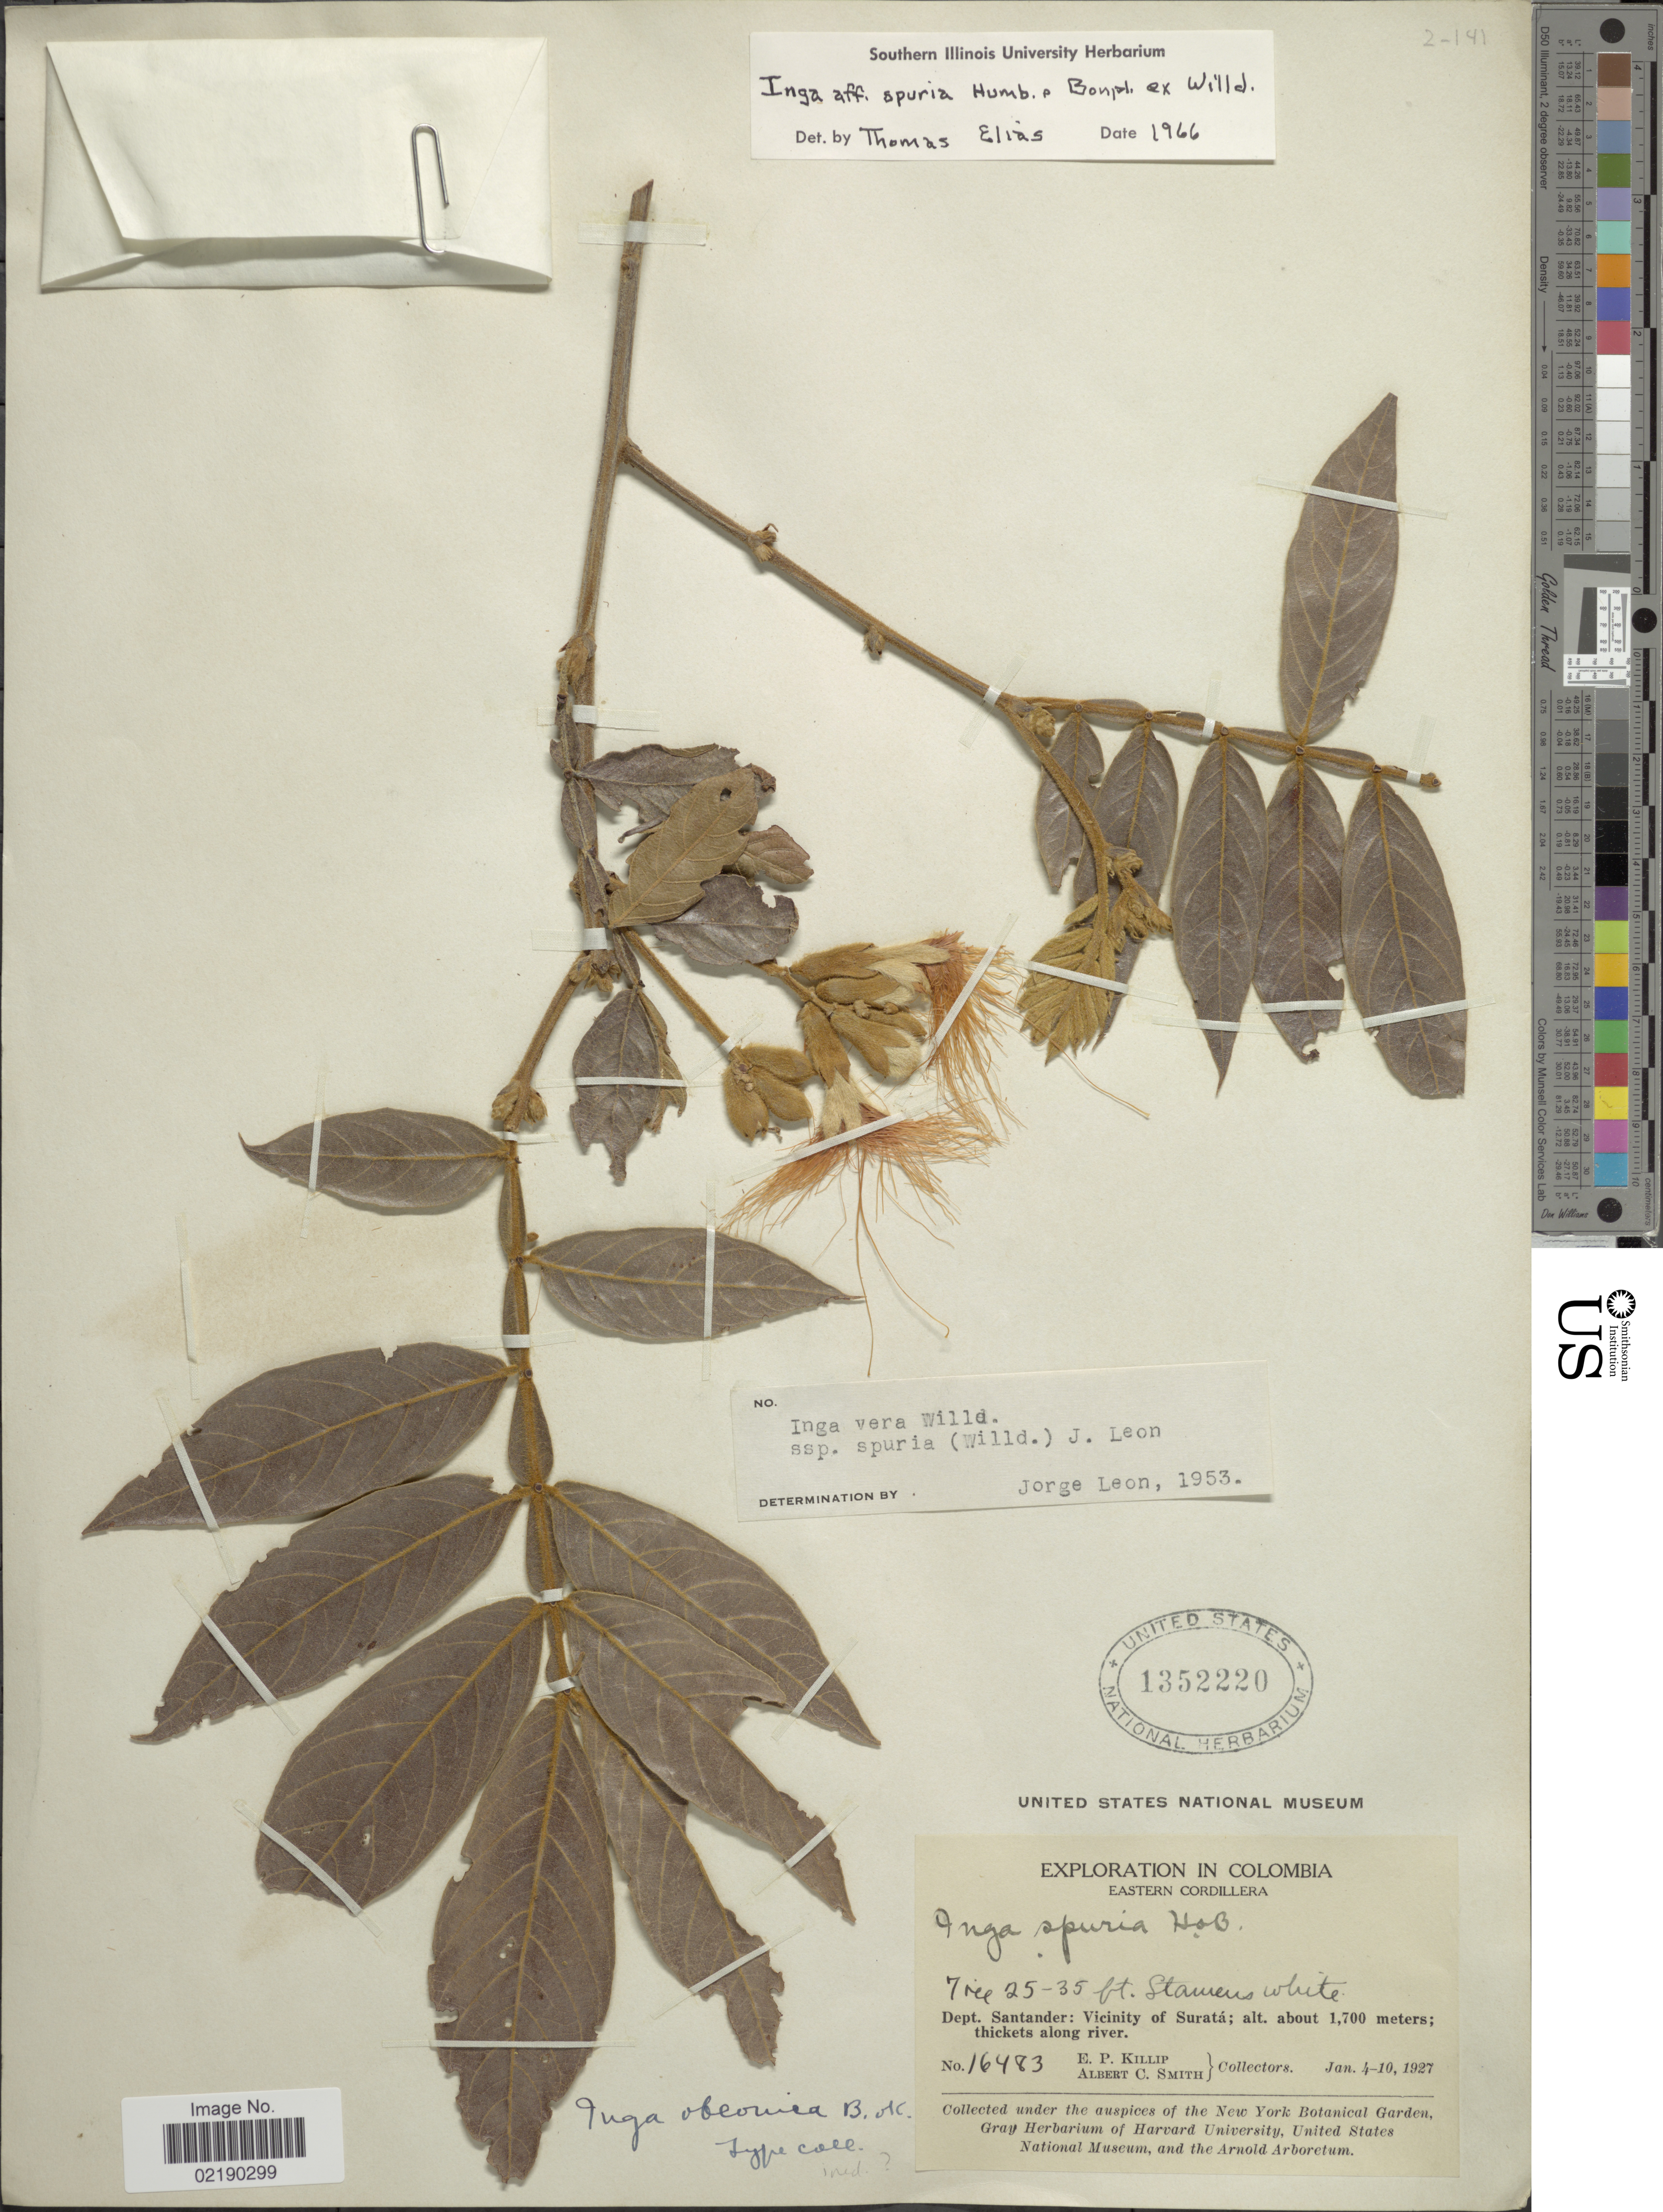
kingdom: Plantae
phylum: Tracheophyta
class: Magnoliopsida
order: Fabales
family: Fabaceae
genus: Inga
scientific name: Inga vera subsp. vera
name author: Willd.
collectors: E. P. Killip & A. C. Smith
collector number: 16483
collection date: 1927-01-04/1927-01-10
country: Colombia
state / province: Santander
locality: Eastern Cordillera. Dept. Santander: Vicinity of Surata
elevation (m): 1700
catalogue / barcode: US 1352220